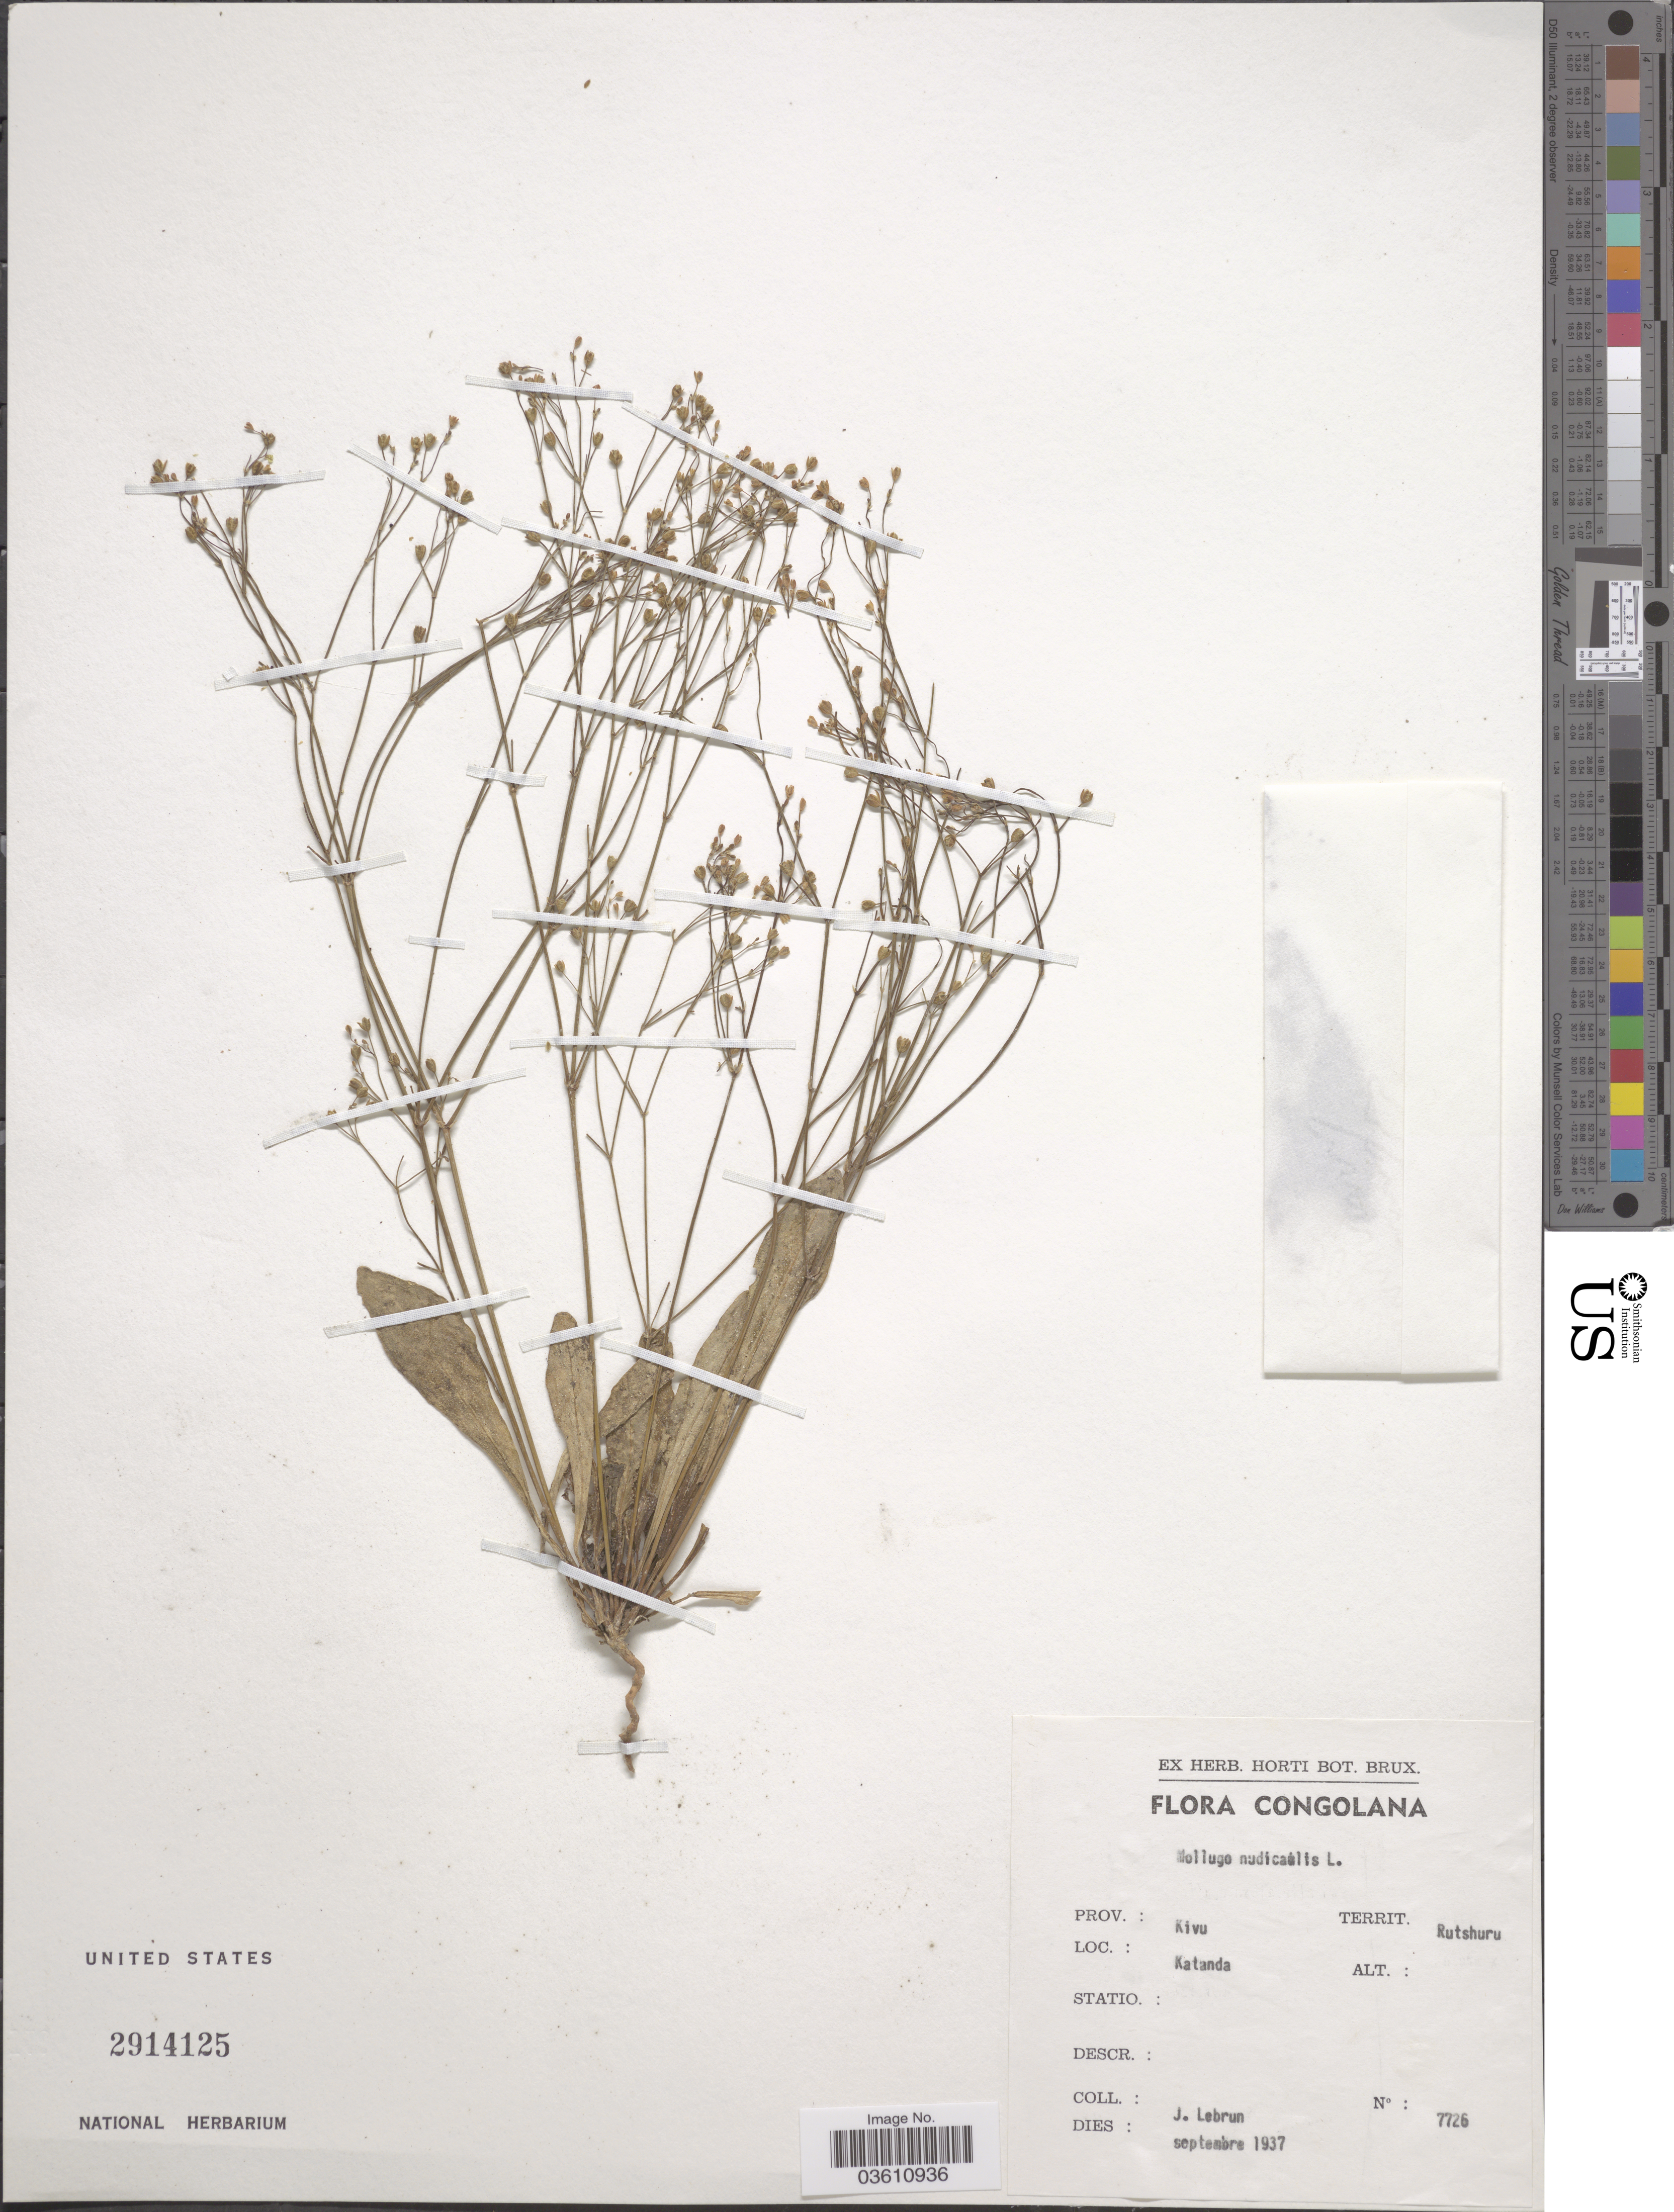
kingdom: Plantae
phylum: Tracheophyta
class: Magnoliopsida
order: Caryophyllales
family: Molluginaceae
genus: Paramollugo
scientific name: Paramollugo nudicaulis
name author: (Lam.) Thulin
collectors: J. A. Lebrun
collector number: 7726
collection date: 1937-09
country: Congo, Democratic Republic of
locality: Congolana. Prov: Kivu. Territ. Rutshuru. Katanda.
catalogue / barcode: US 2914125